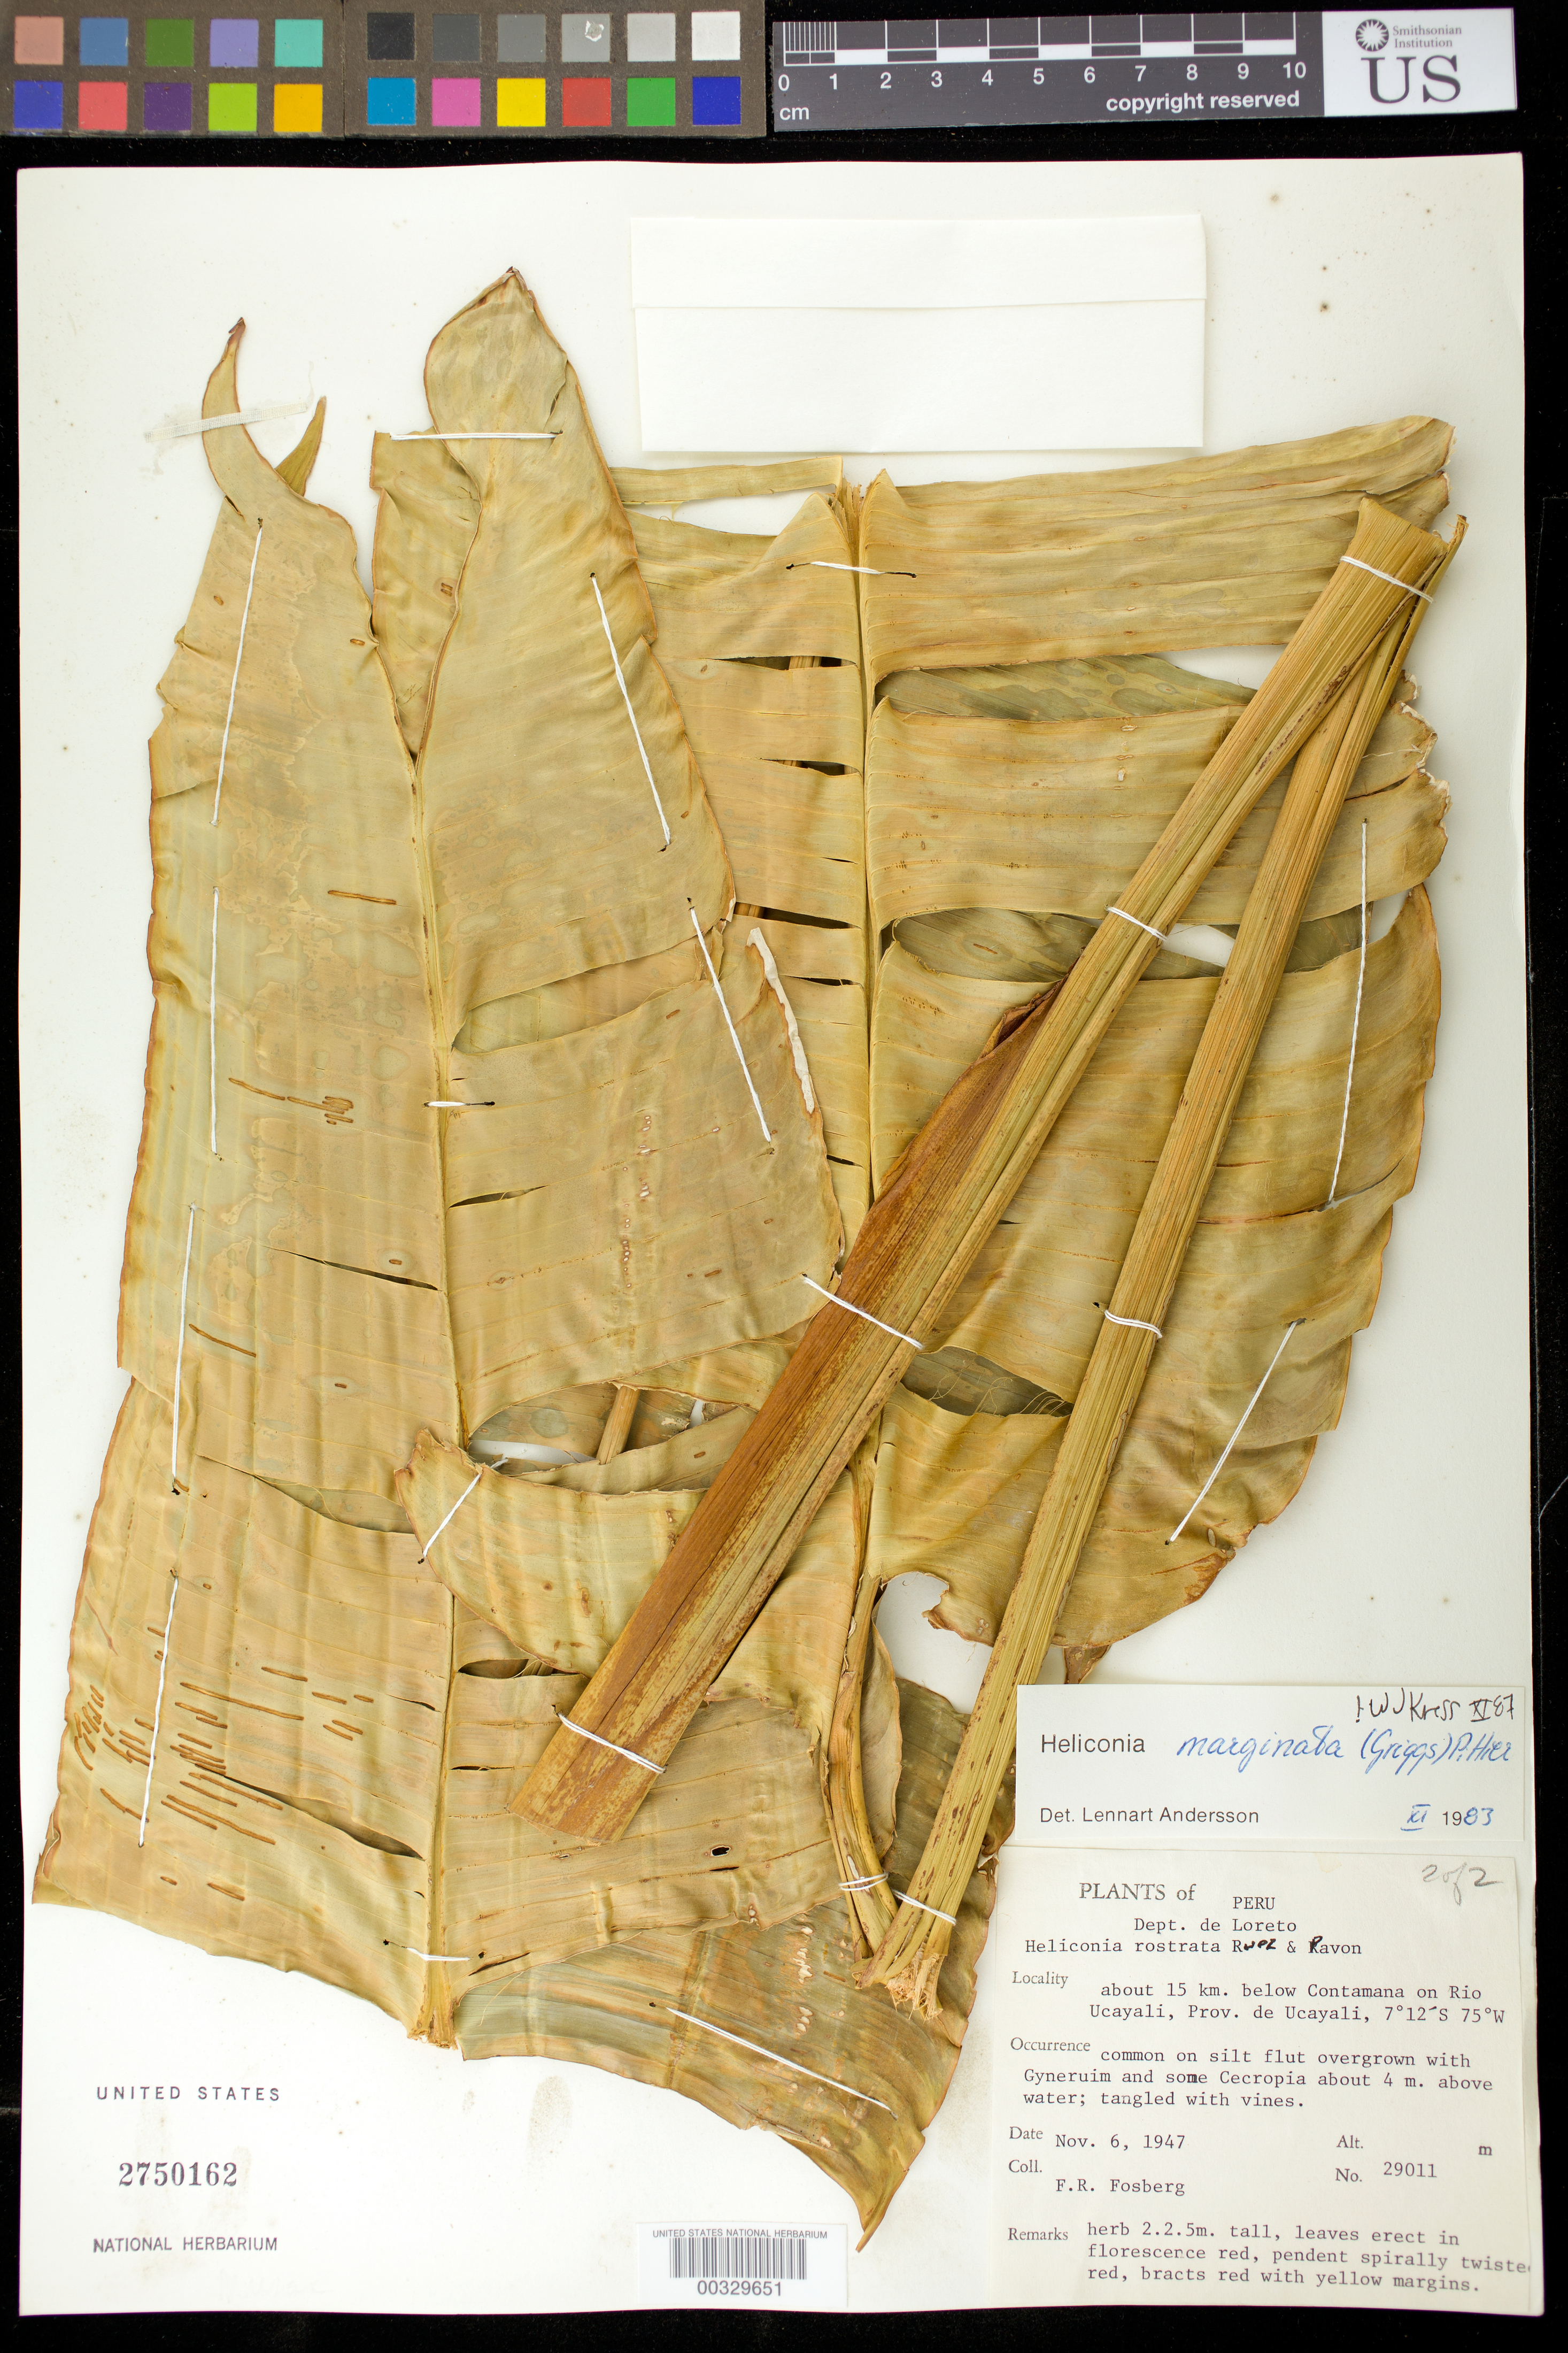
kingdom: Plantae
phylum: Tracheophyta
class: Liliopsida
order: Zingiberales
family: Heliconiaceae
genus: Heliconia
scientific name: Heliconia marginata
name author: (R.F. Griggs) Pittier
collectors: F. R. Fosberg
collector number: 29011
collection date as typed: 06 Nov 1947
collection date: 1947-11-06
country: Peru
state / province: Ucayali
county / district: Coronel Portillo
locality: About 15 km below contamana on rio ucayali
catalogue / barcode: US 2750162